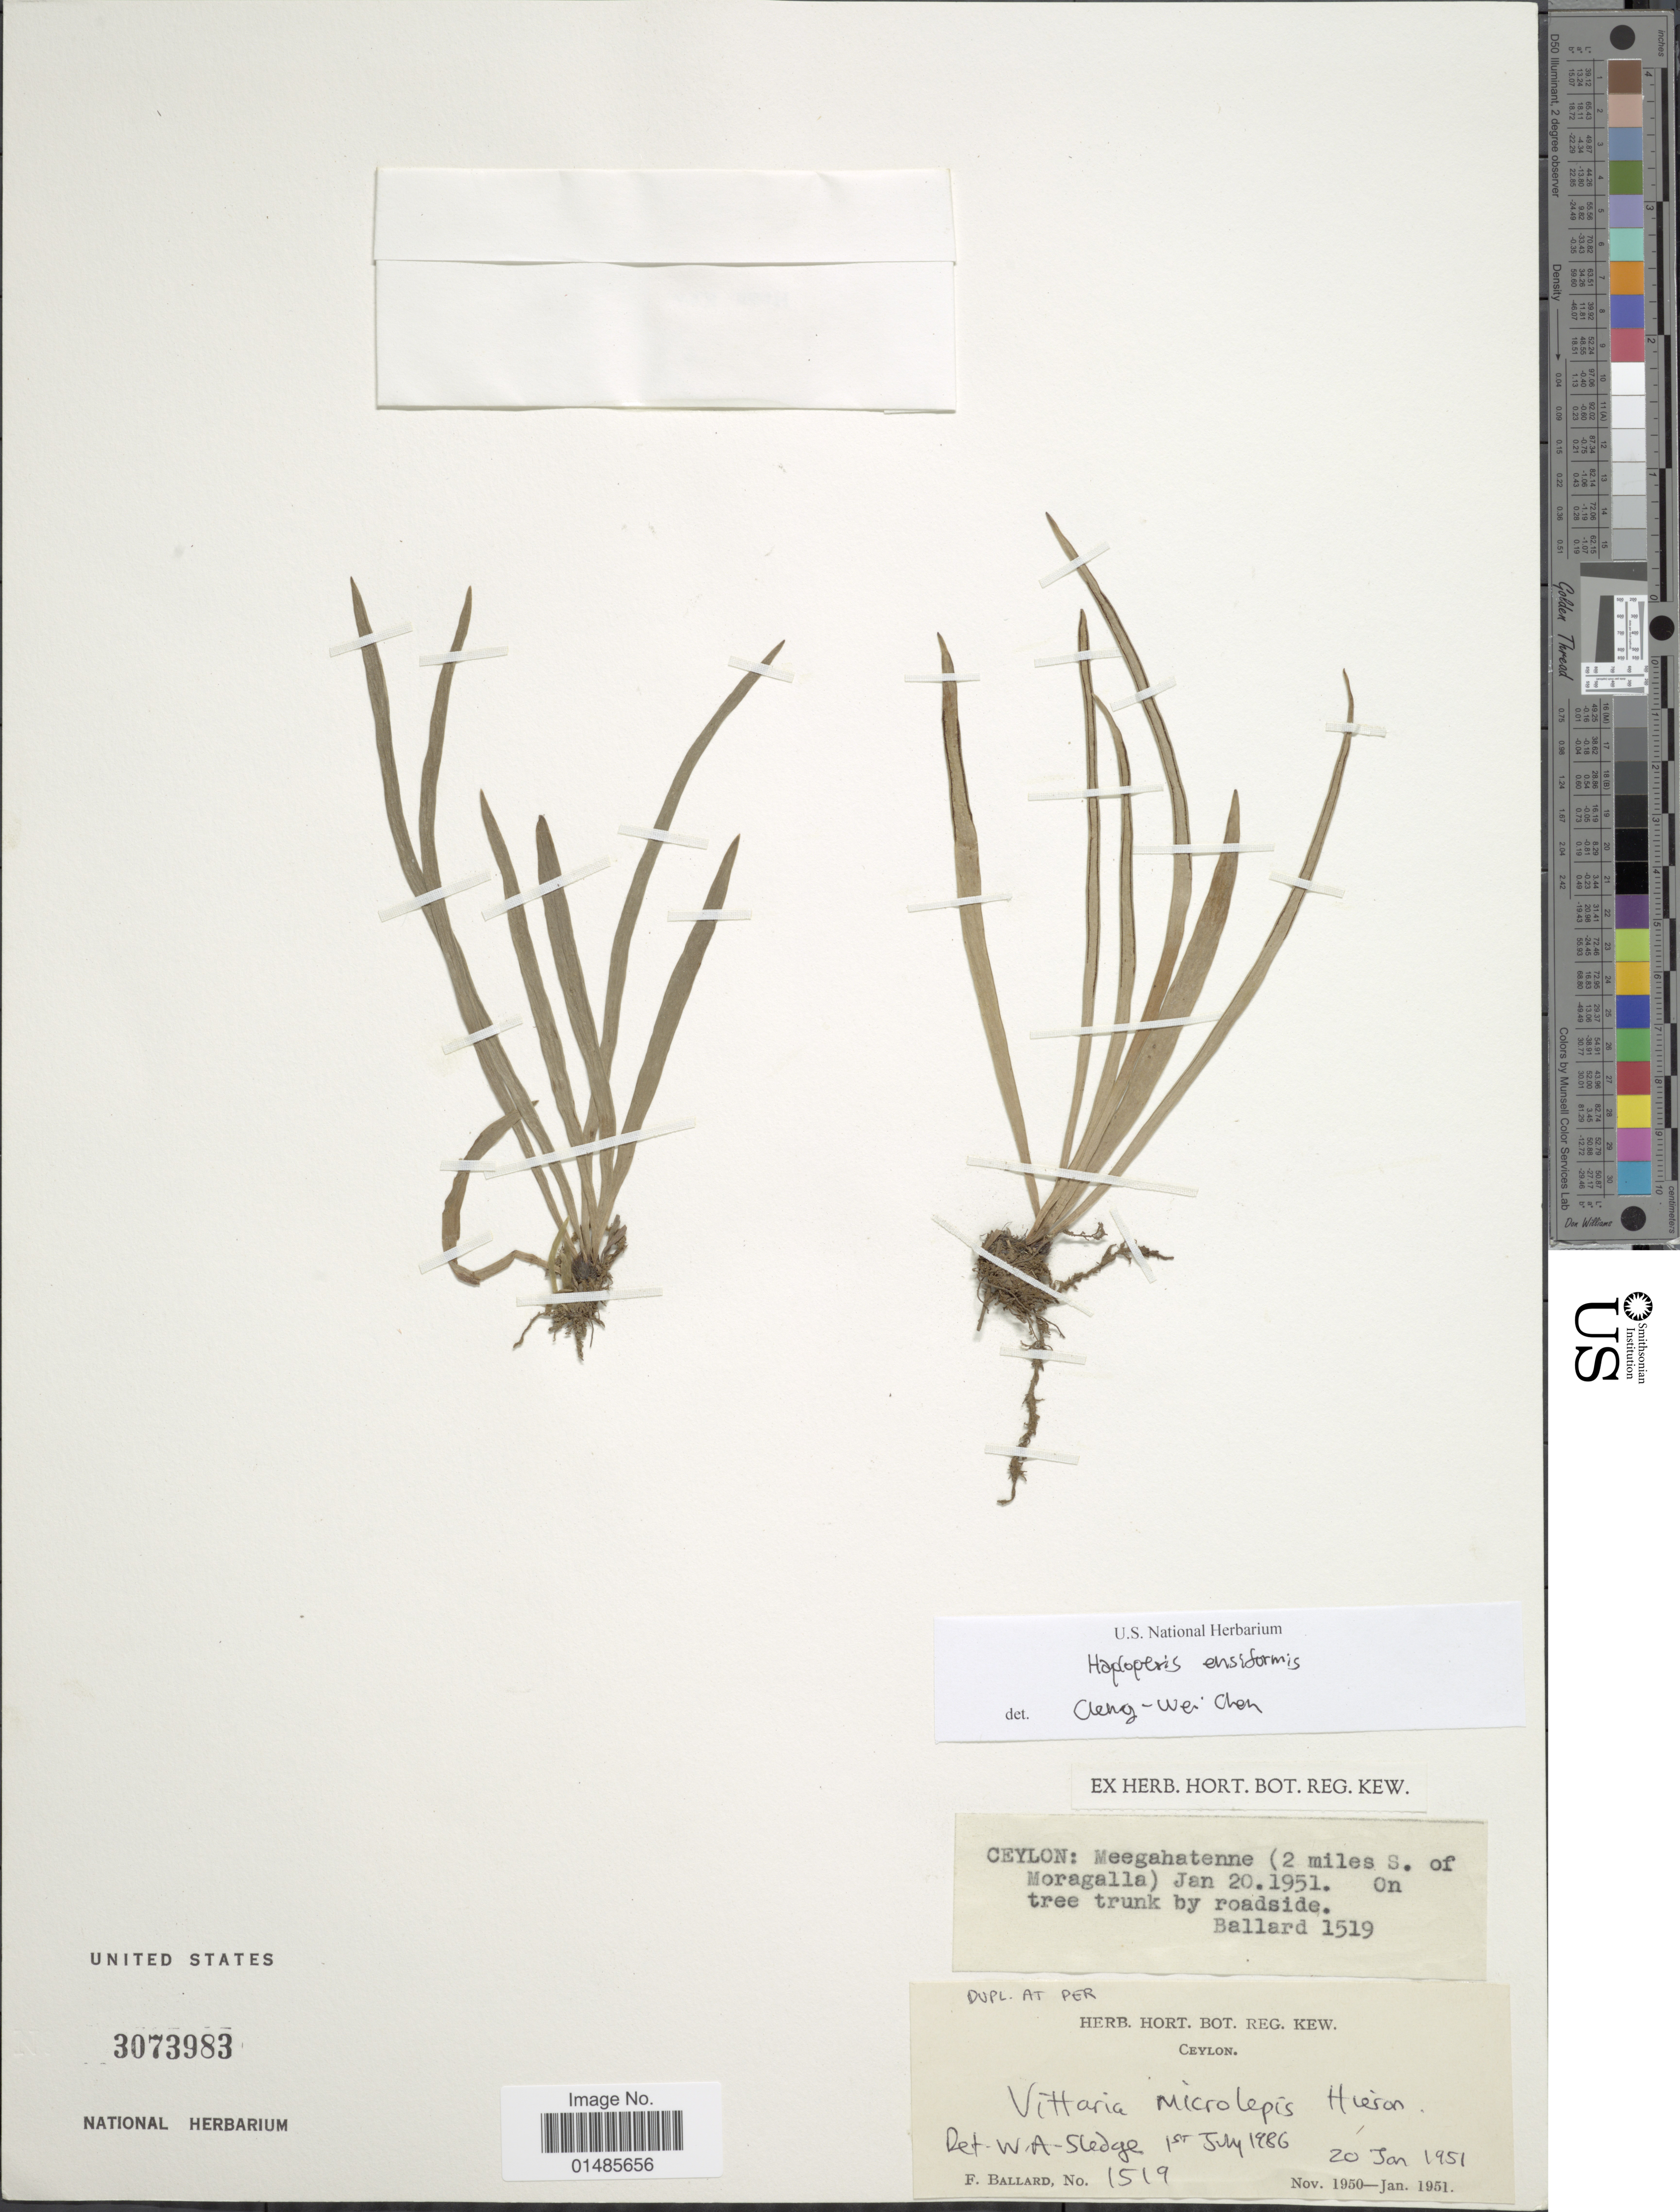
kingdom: Plantae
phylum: Tracheophyta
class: Polypodiopsida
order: Polypodiales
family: Pteridaceae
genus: Haplopteris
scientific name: Haplopteris ensiformis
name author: (Sw.) E.H. Crane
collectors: F. Ballard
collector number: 1519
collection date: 1951-01-20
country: Sri Lanka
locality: Ceylon: Meegahatenne (2 miles S. of Moragalla).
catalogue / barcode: US 3073983